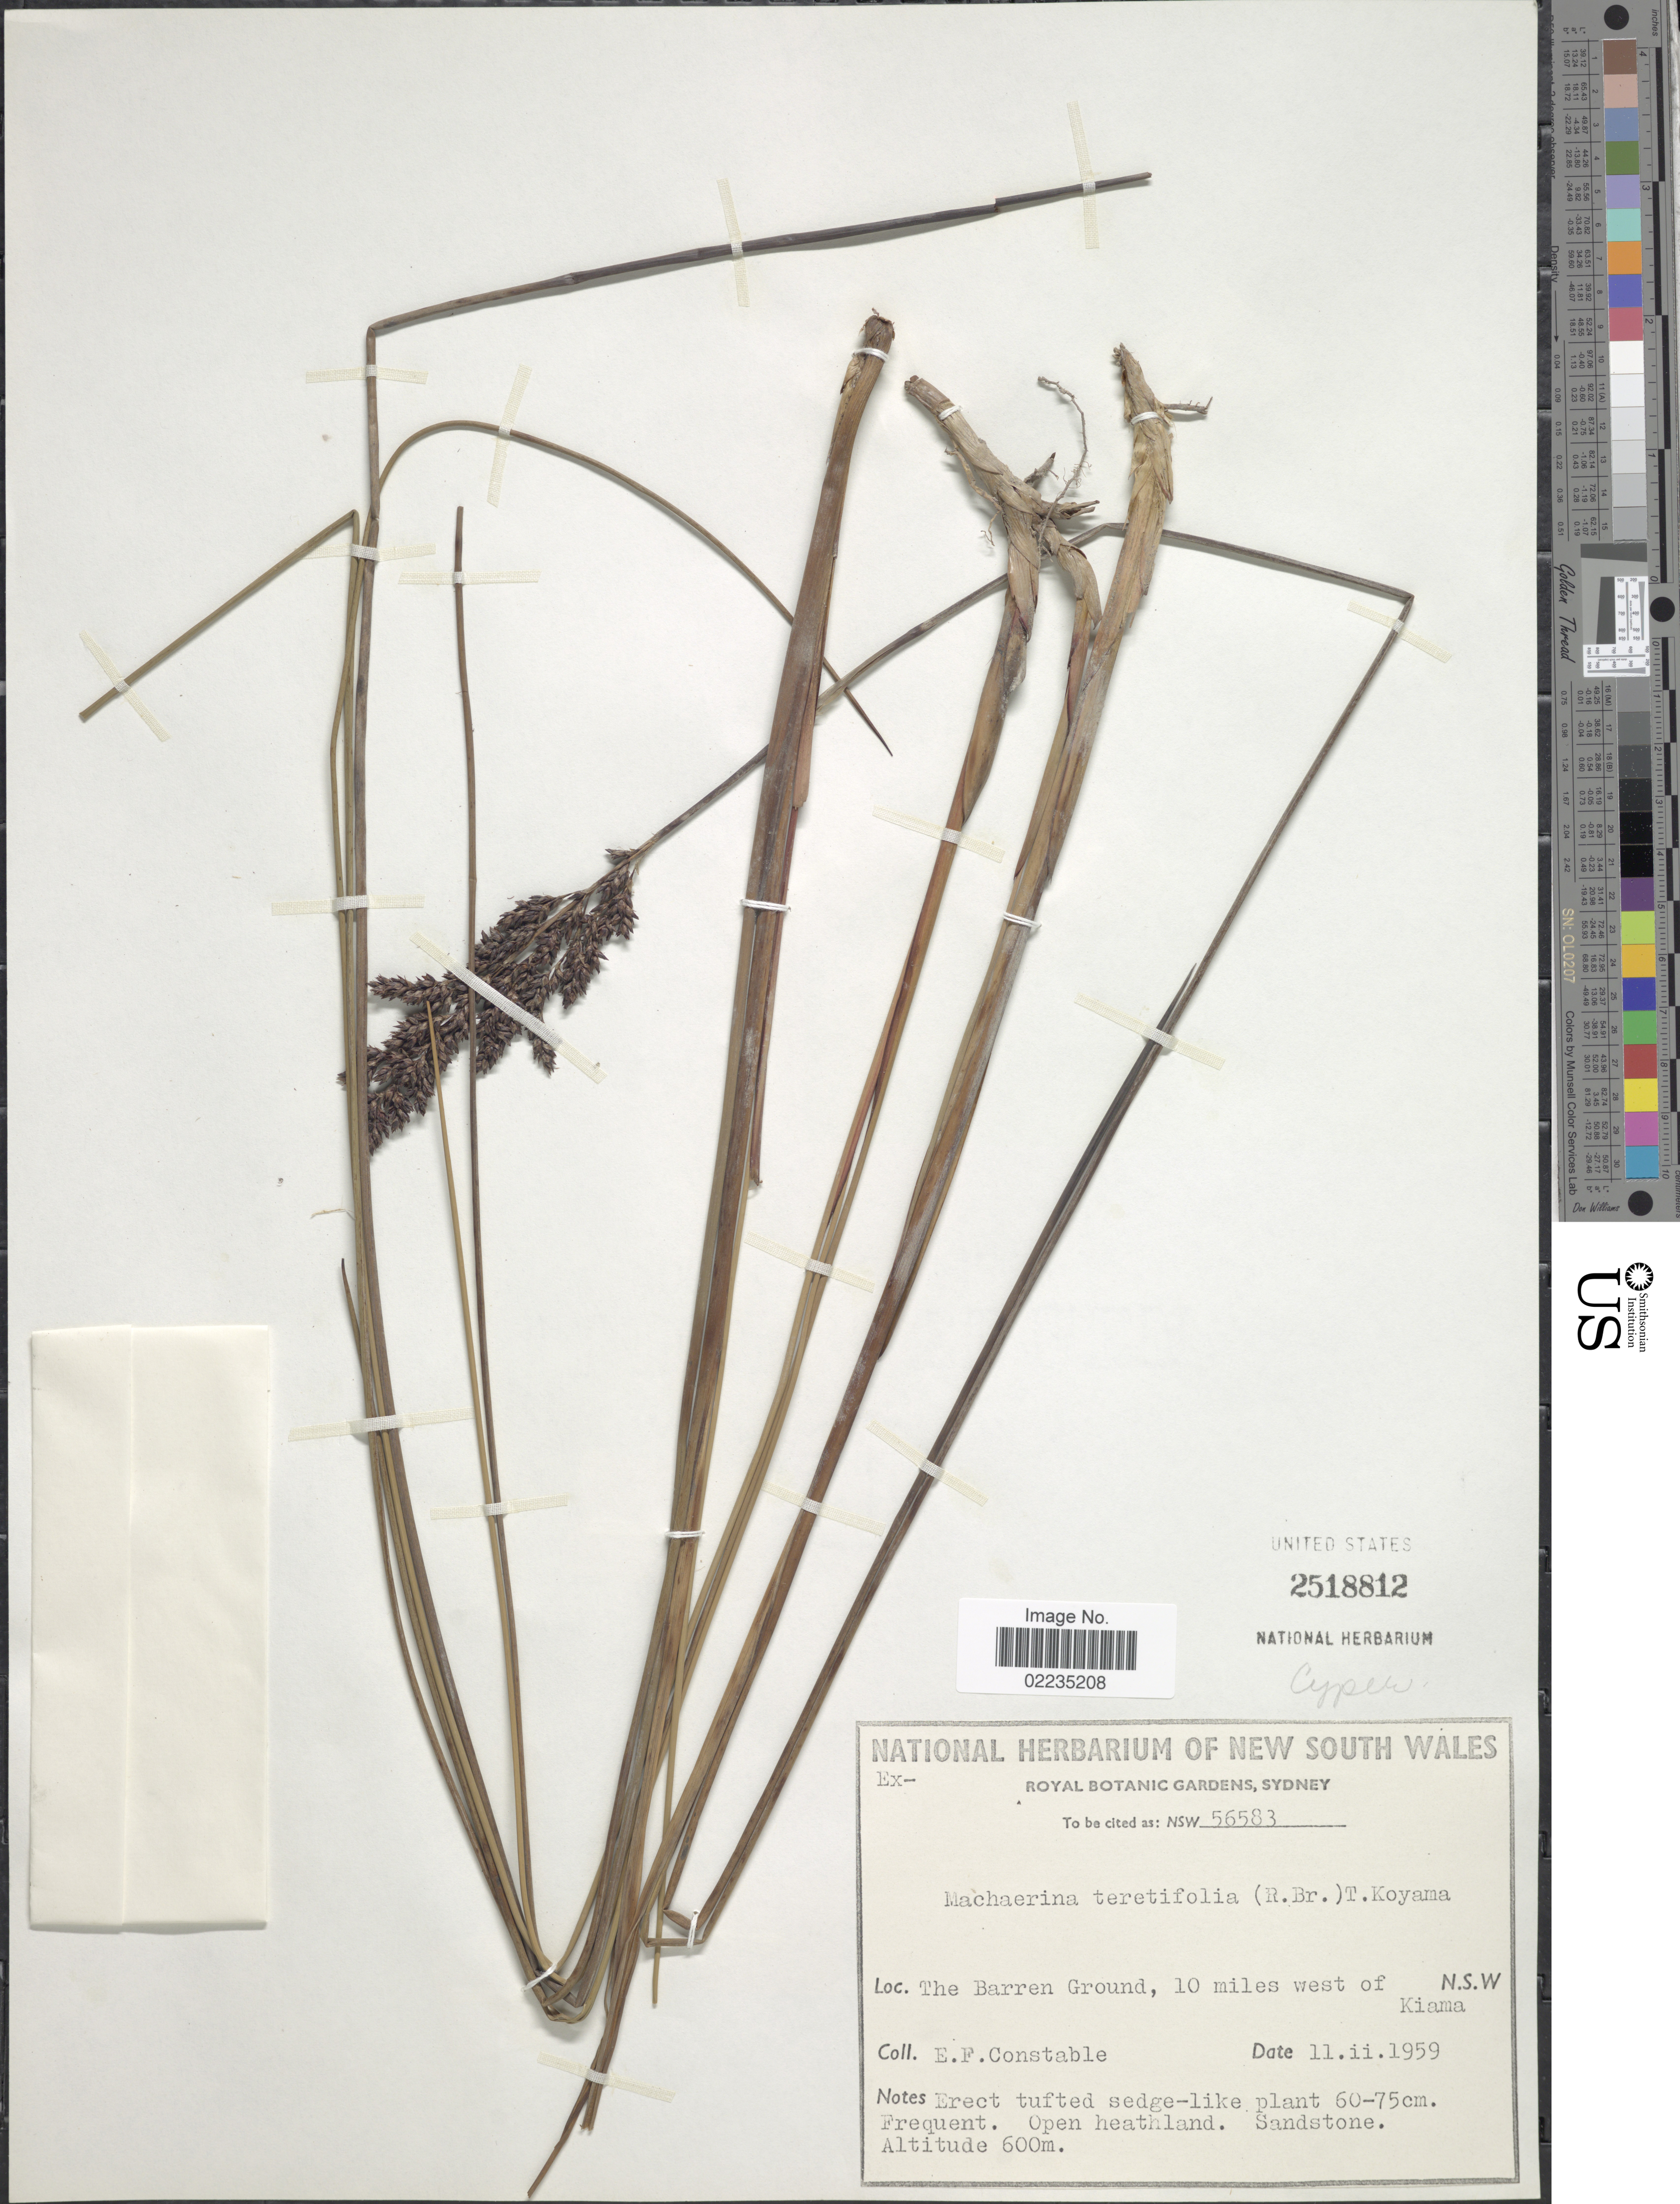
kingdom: Plantae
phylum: Tracheophyta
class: Liliopsida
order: Poales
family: Cyperaceae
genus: Machaerina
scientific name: Machaerina teretifolia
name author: (R. Br.) T. Koyama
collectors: E. F. Constable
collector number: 56583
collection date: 1959-02-11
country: Australia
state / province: New South Wales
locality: The Barren Ground, 10 miles west of Kiama, N.S.W.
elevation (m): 600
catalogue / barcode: US 2518812